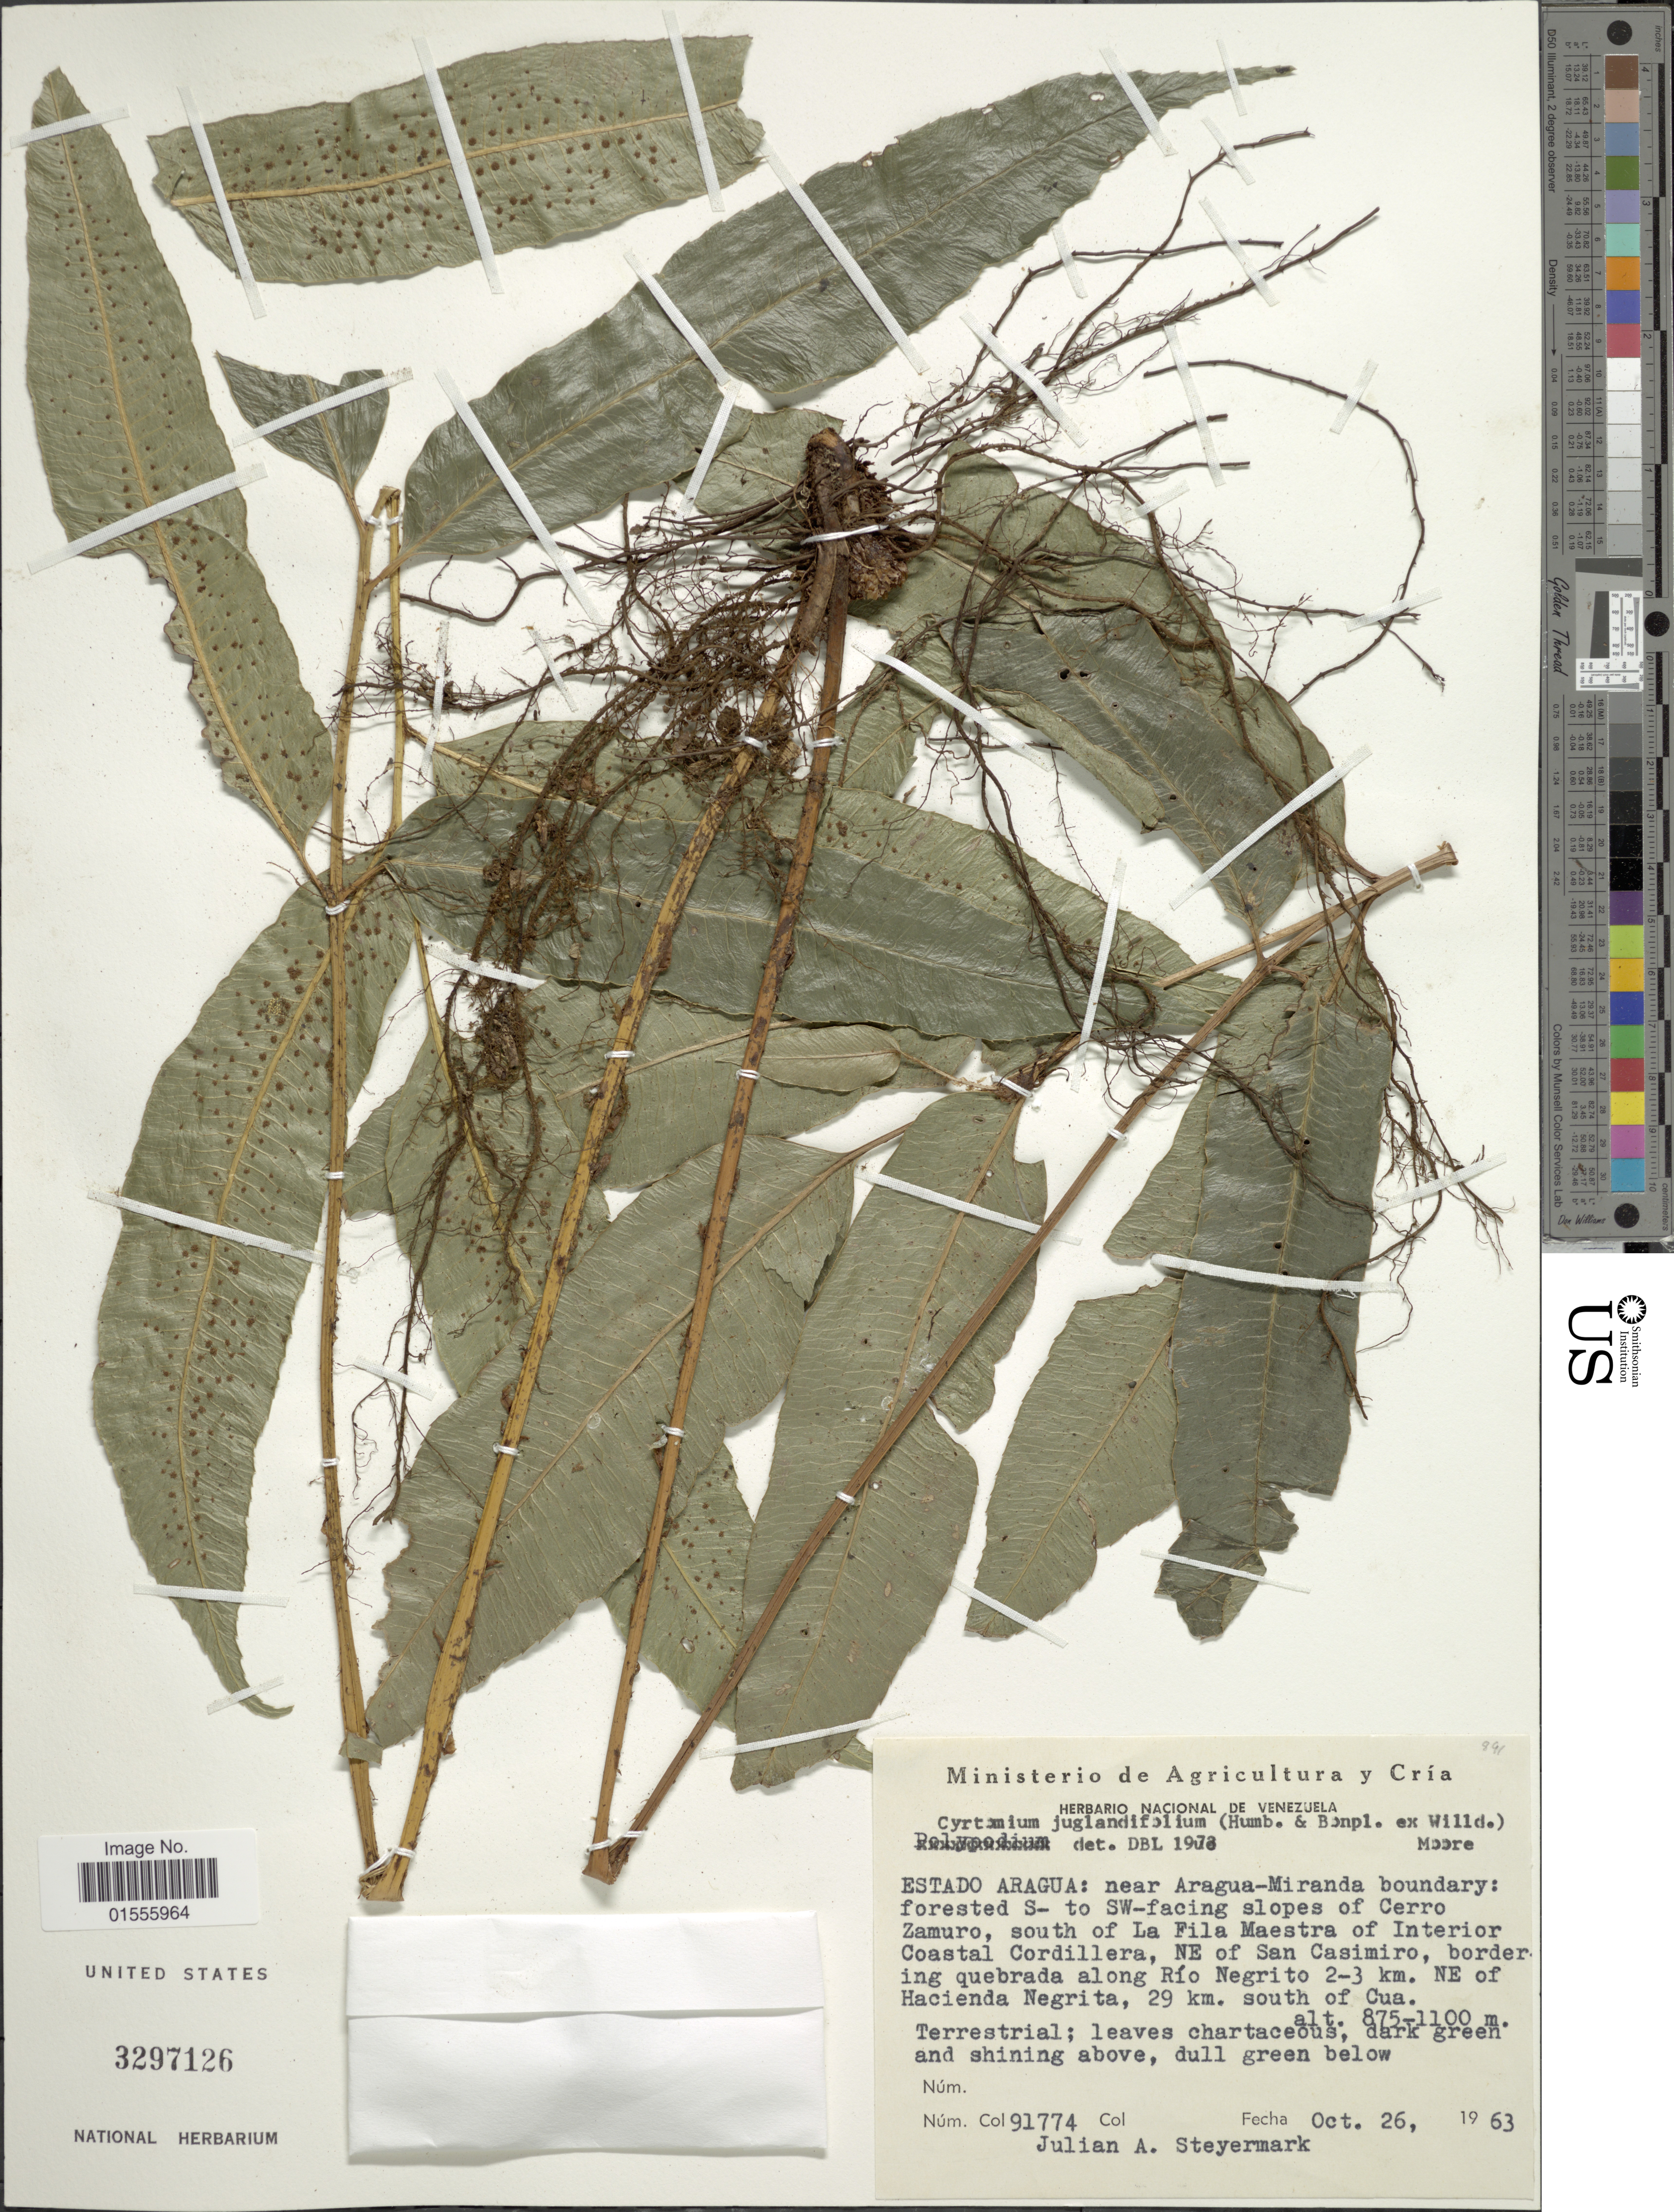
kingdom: Plantae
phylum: Tracheophyta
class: Polypodiopsida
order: Polypodiales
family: Dryopteridaceae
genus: Phanerophlebia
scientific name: Phanerophlebia juglandifolia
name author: (Willd.) J. Sm.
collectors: J. Steyermark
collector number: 91774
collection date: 1963-10-26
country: Venezuela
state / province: Aragua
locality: Near Aragua-Miranda boundary: forested S- to SW-facing slopes of Cerro Zamuro, south of La Fila Maestra of Interior Coastal Cordillera, NE of San Casimiro, bordering quebrada along Río Negrito 2-3 km. NE of Hacienda Negrita, 29 km. south of Cua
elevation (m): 875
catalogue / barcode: US 3297126